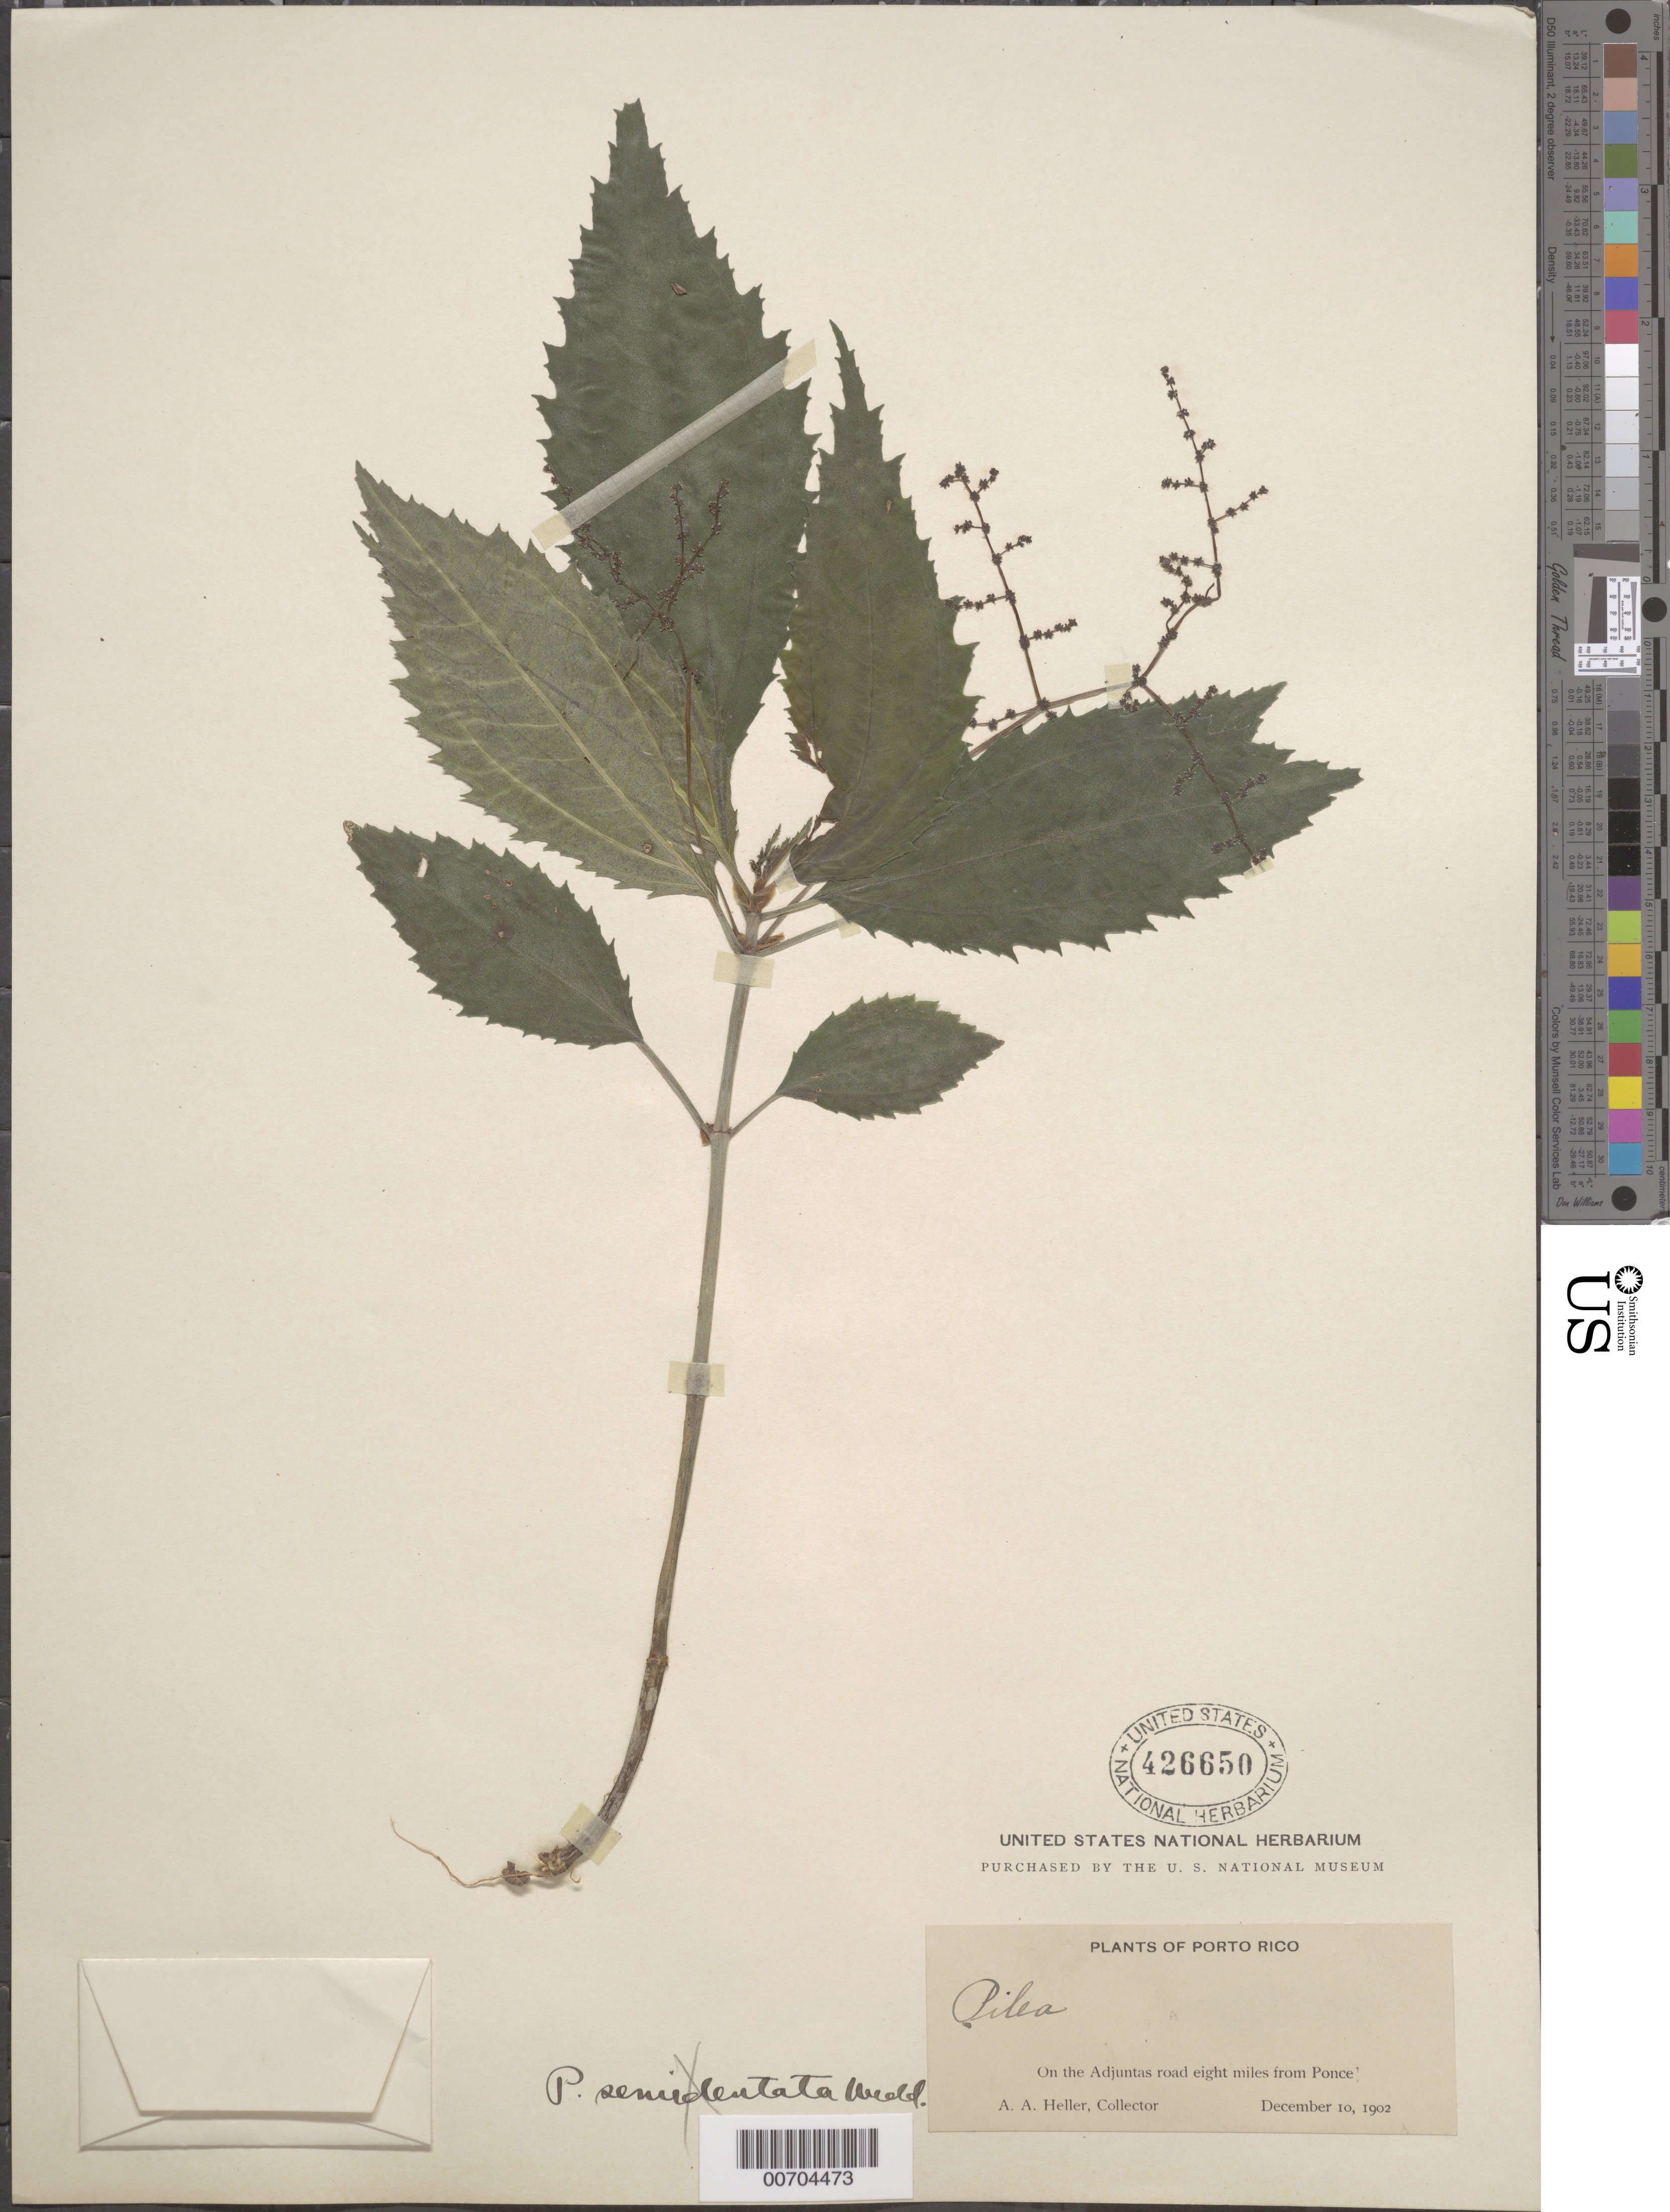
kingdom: Plantae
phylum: Tracheophyta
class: Magnoliopsida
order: Rosales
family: Urticaceae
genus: Pilea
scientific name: Pilea semidentata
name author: (Juss. ex Poir.) Wedd.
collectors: A. A. Heller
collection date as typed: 10 Dec 1902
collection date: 1902-12-10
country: Puerto Rico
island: Greater Antilles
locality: On Adjuntas Road 8 mi from Ponce.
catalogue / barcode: US 426650